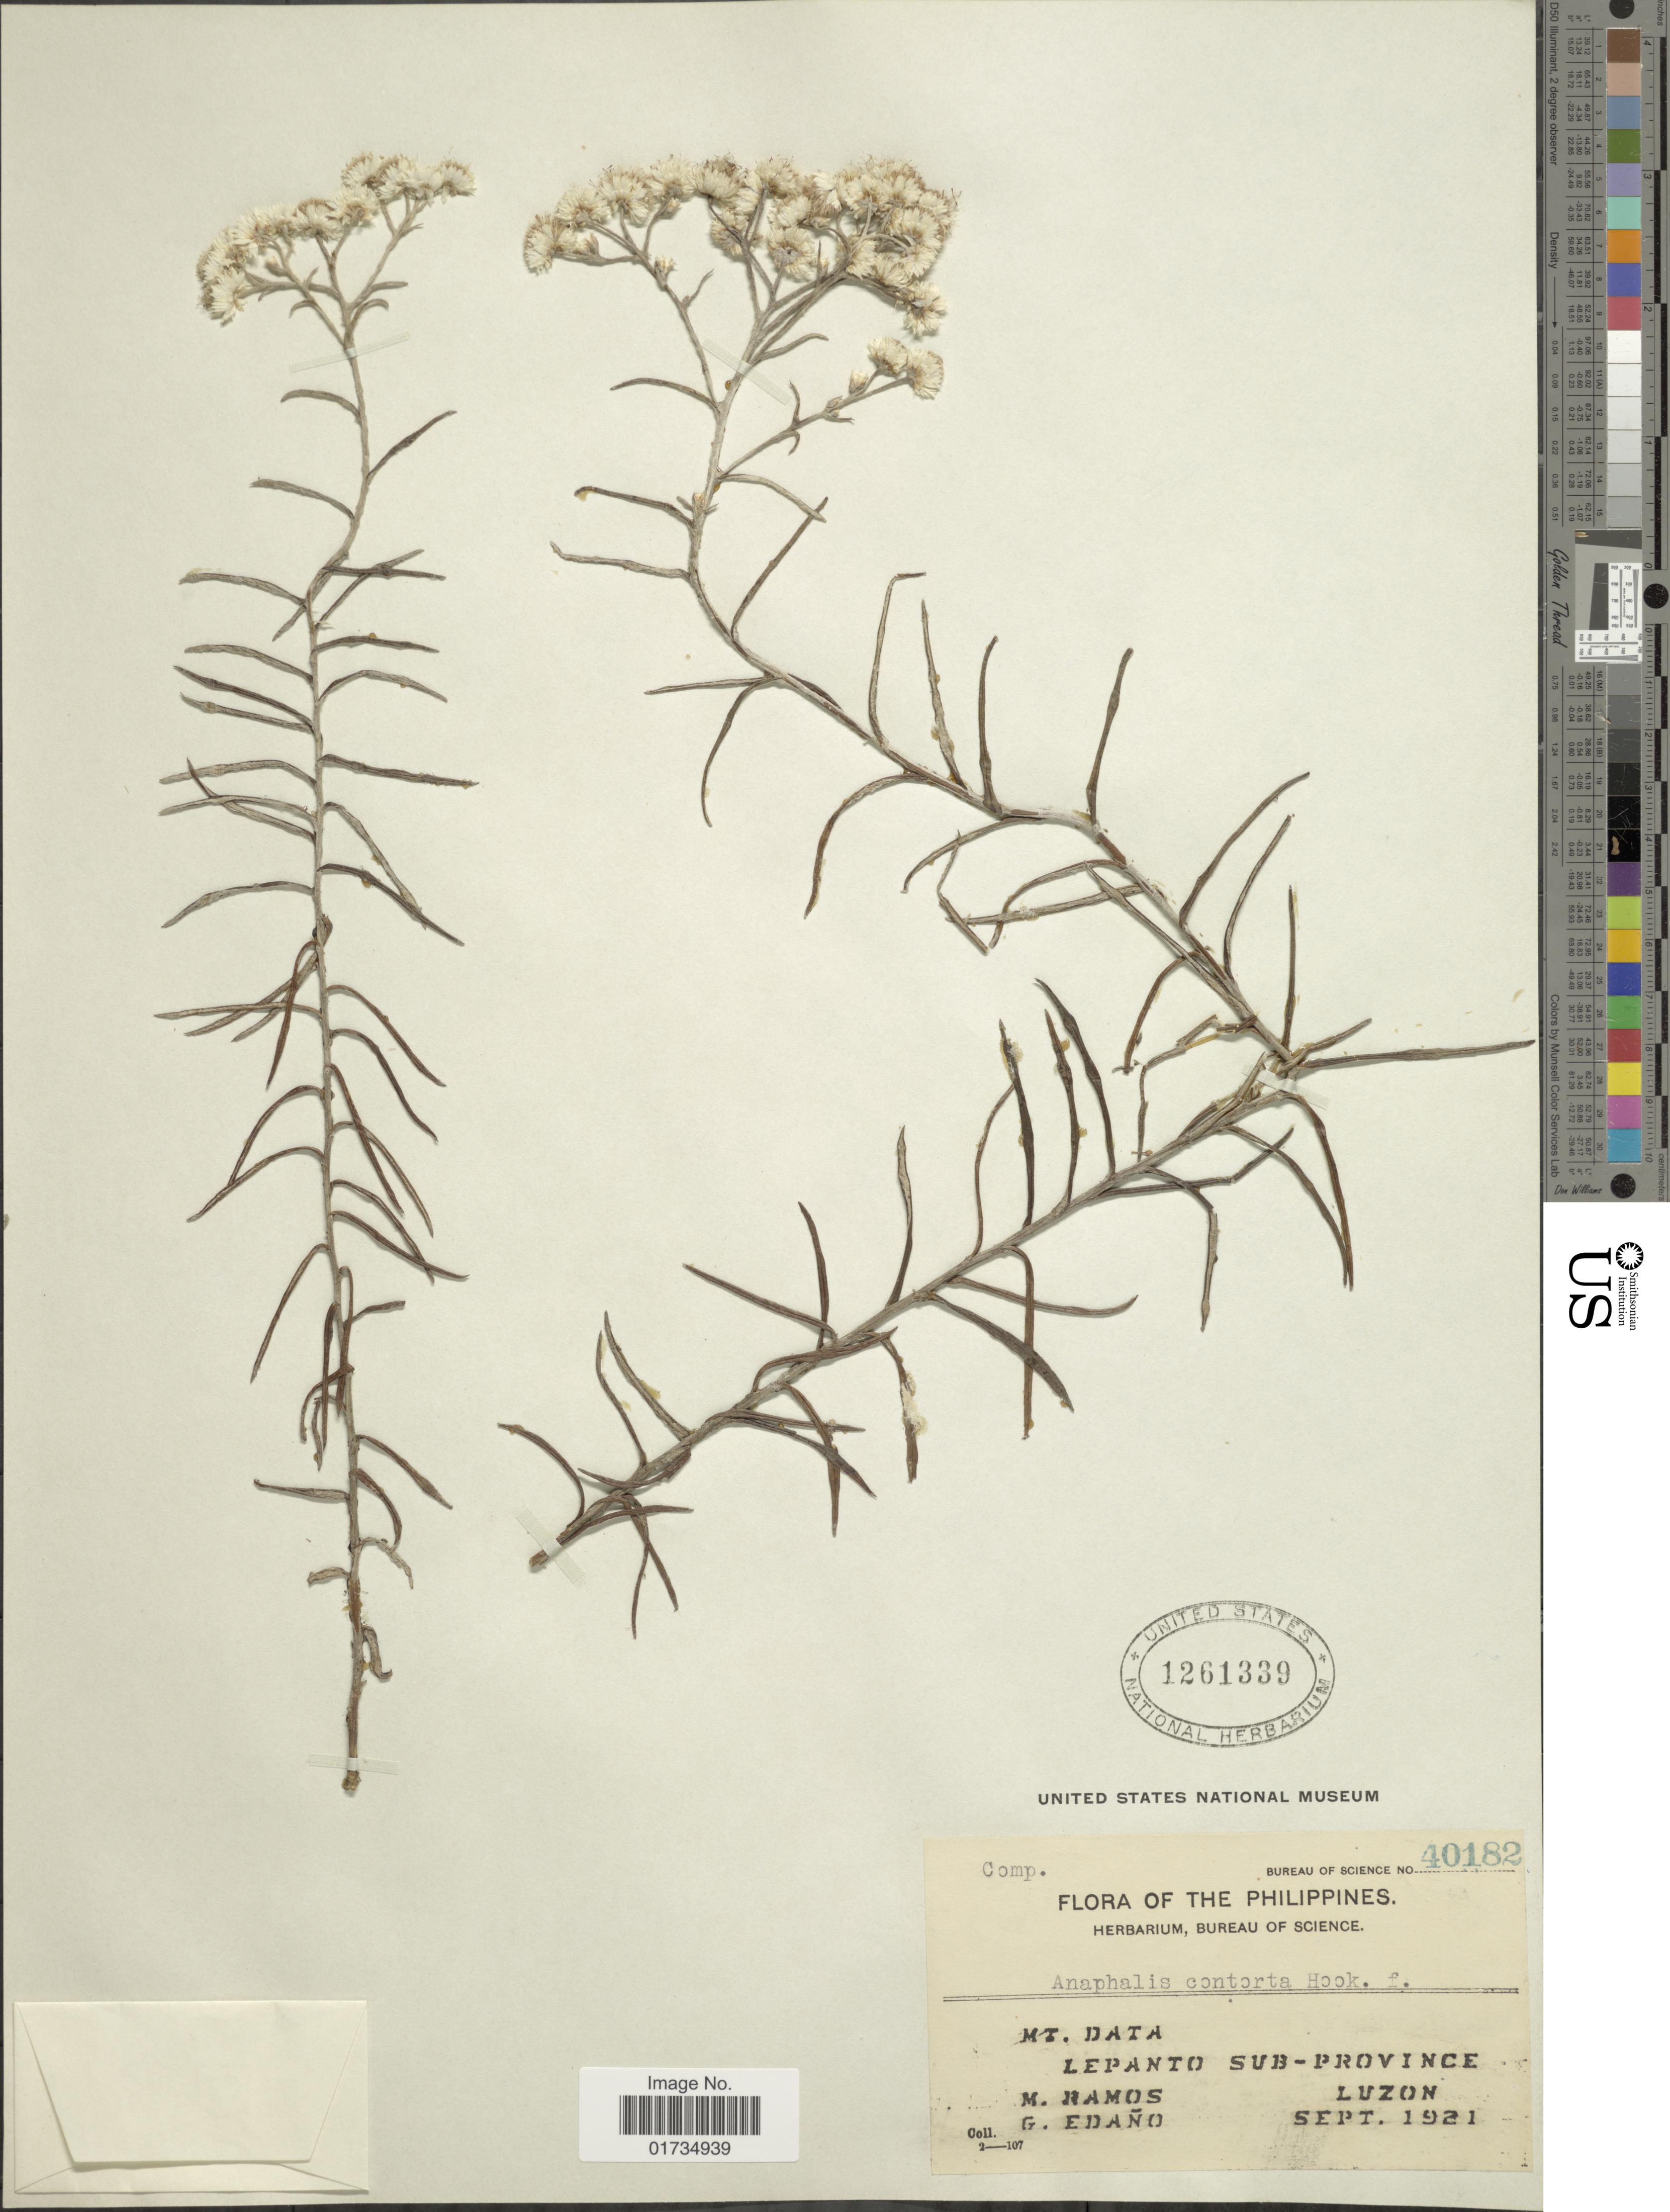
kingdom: Plantae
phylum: Tracheophyta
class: Magnoliopsida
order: Asterales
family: Asteraceae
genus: Anaphalis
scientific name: Anaphalis contorta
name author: (D. Don) Hook. f.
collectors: M. Ramos & G. Edaño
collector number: Bureau of Science 40182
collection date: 1921-09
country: Philippines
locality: The Philippines. Mt. Data Lepanto Subprovince Luzon.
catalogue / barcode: US 1261339